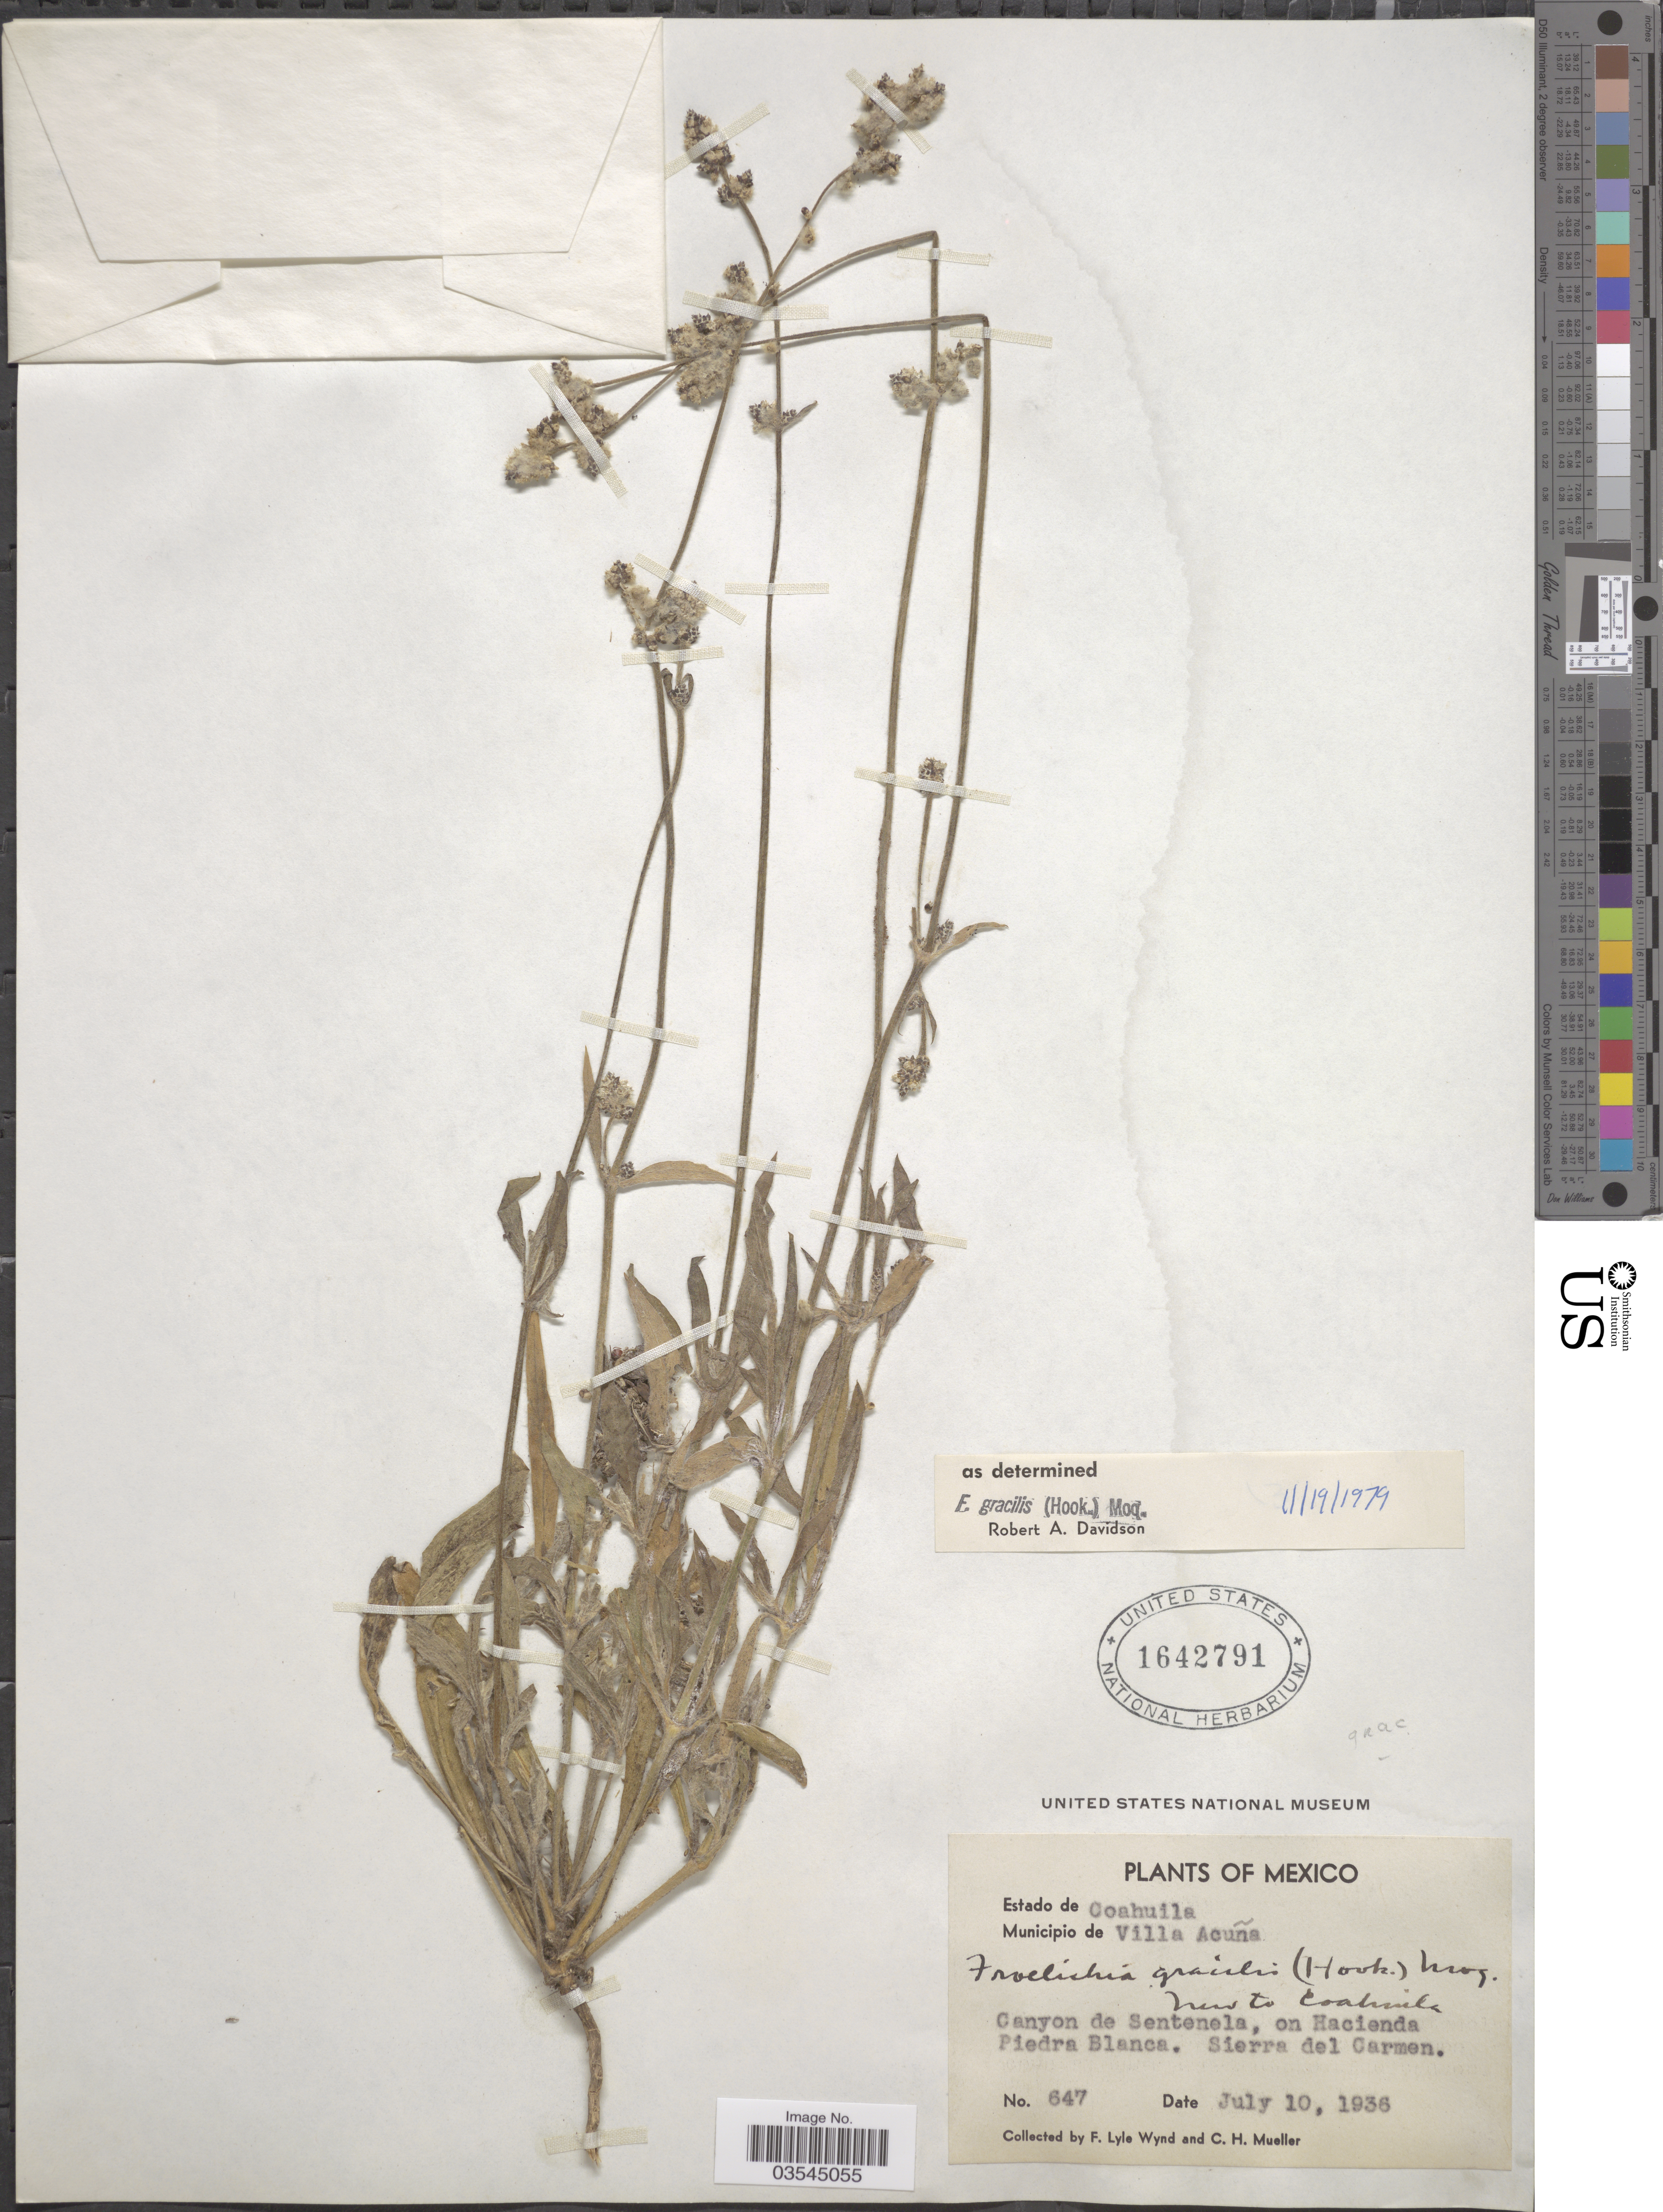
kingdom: Plantae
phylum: Tracheophyta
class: Magnoliopsida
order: Caryophyllales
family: Amaranthaceae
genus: Froelichia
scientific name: Froelichia gracilis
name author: (Hook.) Moq.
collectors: F. L. Wynd & C. H. Mueller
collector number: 647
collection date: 1936-07-10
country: Mexico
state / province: Coahuila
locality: Municipio de Villa Acuña. Canyon de Sentenela, on Hacienda Piedra Blanca. Sierra del Carmen.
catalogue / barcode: US 1642791